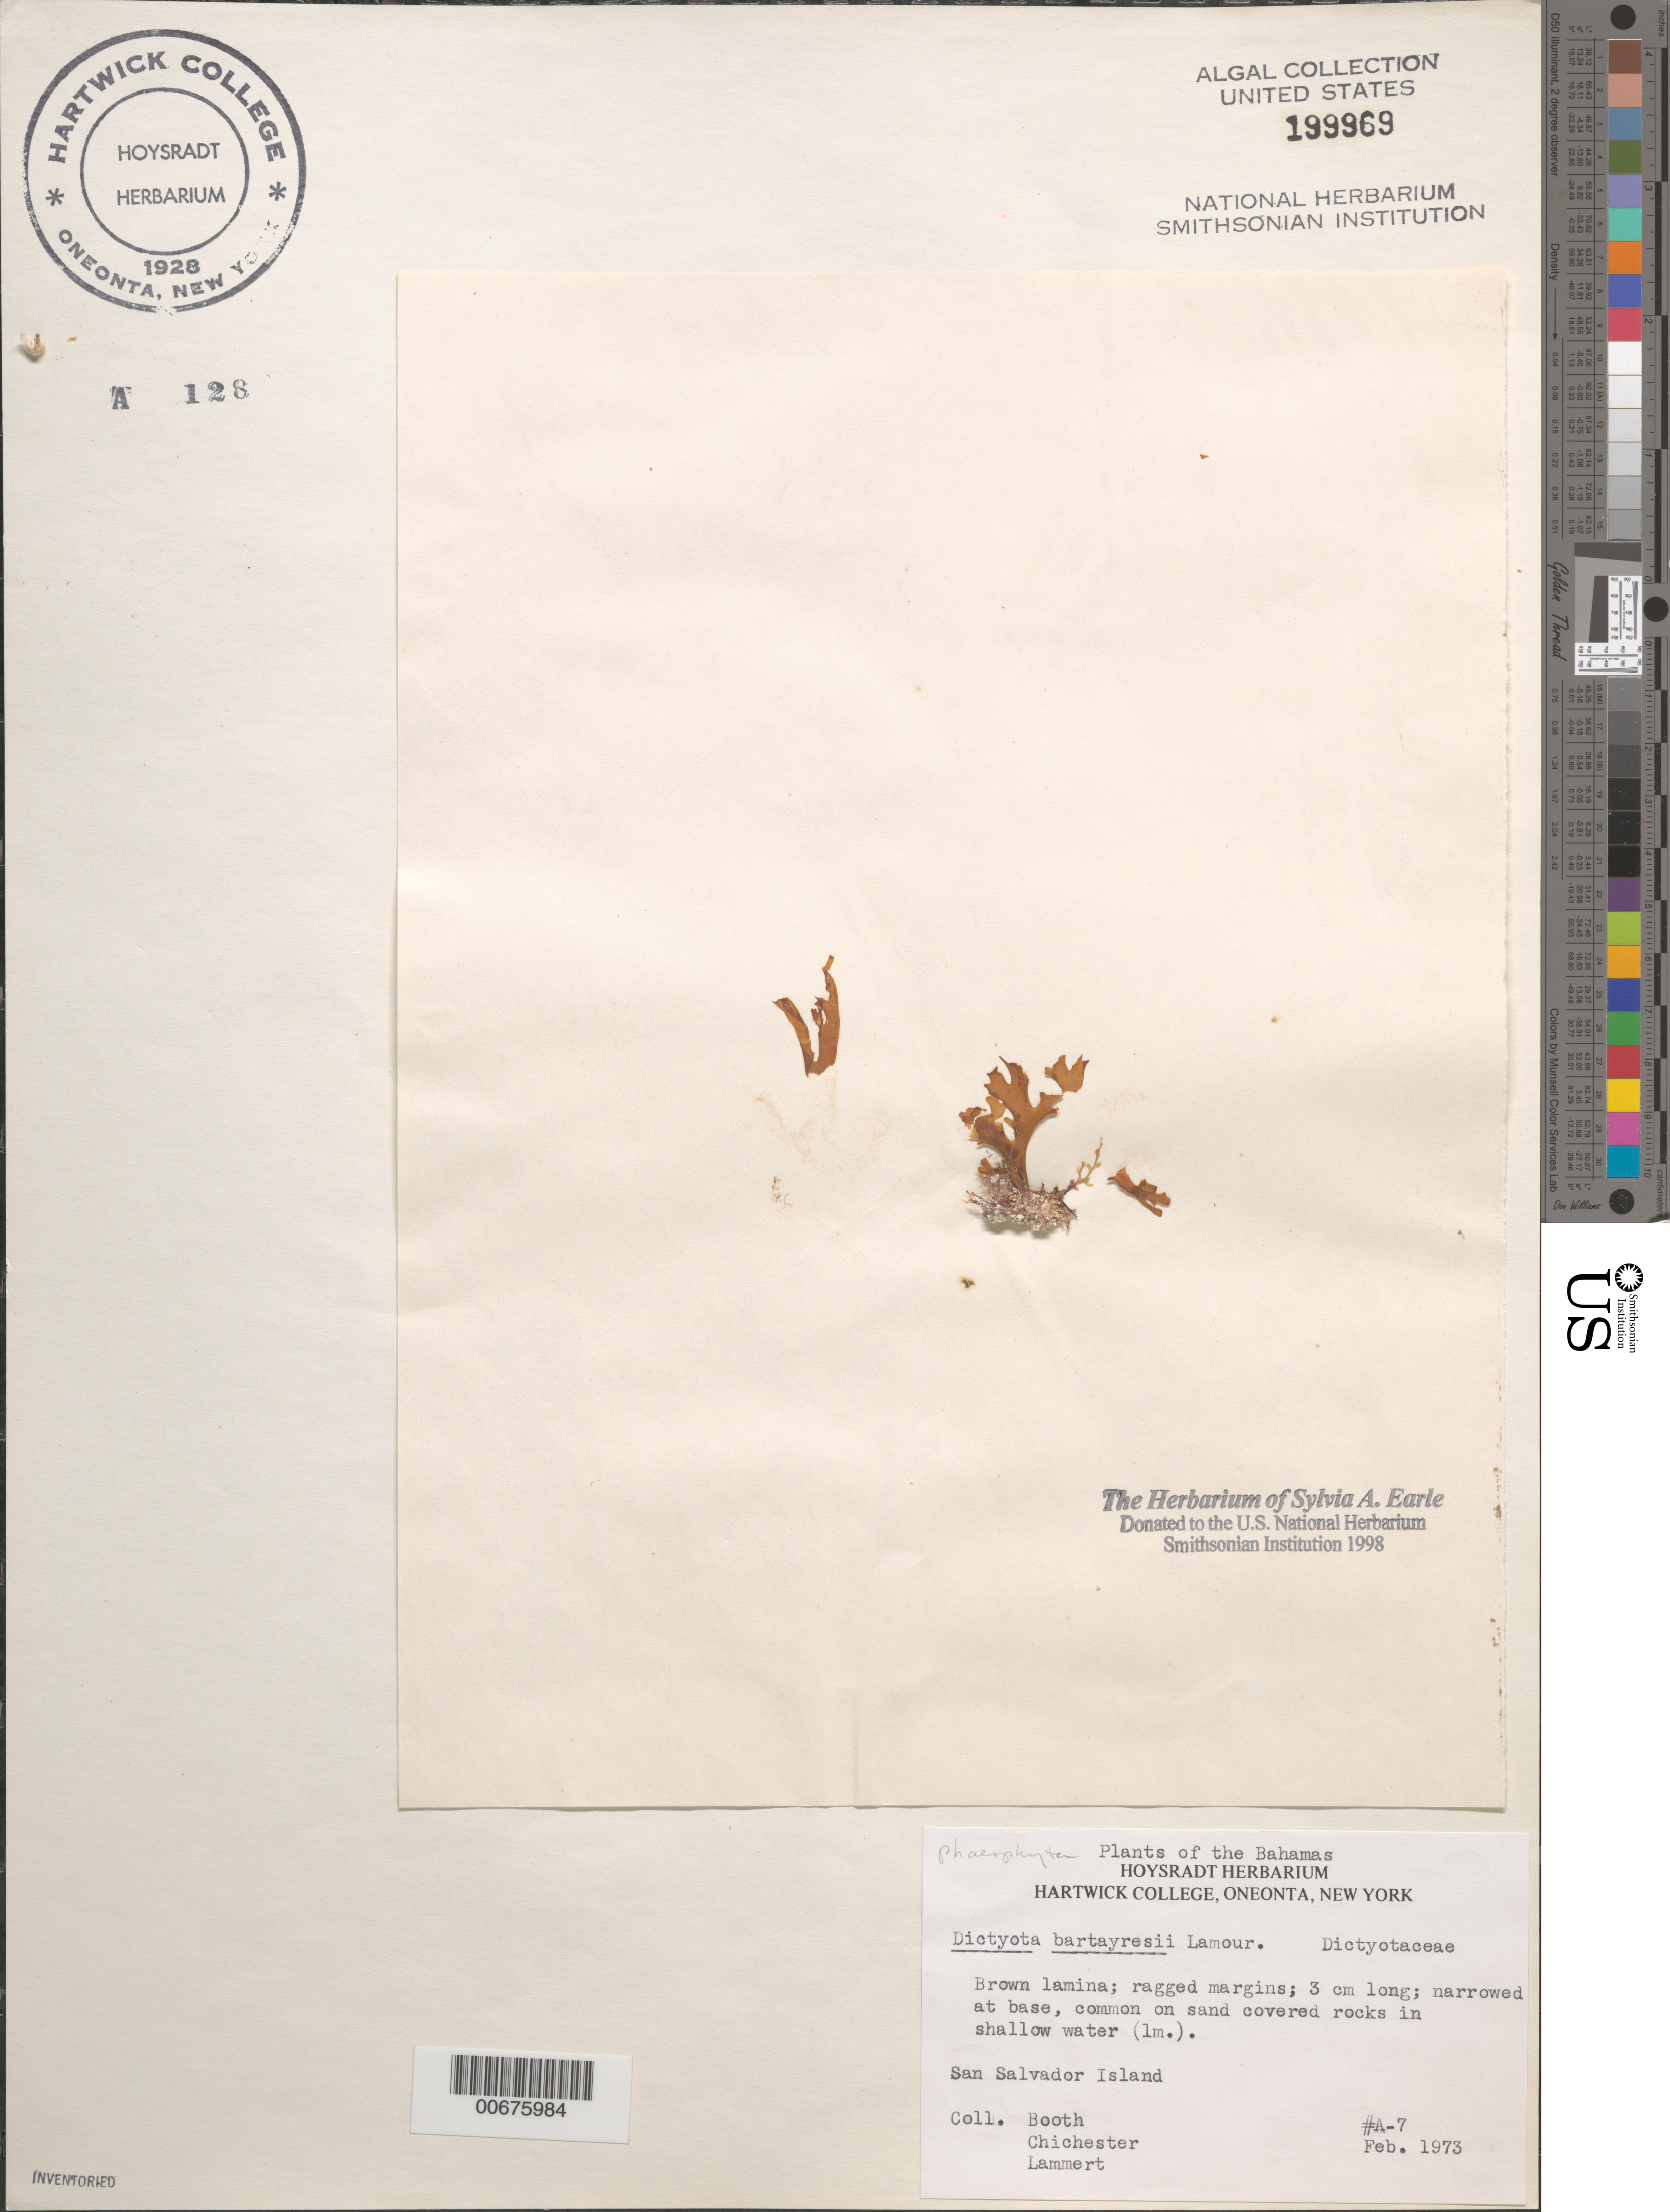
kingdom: Chromista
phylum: Ochrophyta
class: Phaeophyceae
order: Dictyotales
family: Dictyotaceae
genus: Dictyota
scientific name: Dictyota bartayresiana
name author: J.V.Lamouroux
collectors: -. Booth, -. Chichester & -. Lammert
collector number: A-7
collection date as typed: Feb 1973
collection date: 1973-02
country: Bahamas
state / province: San Salvador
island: San Salvador Island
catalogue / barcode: US 199969